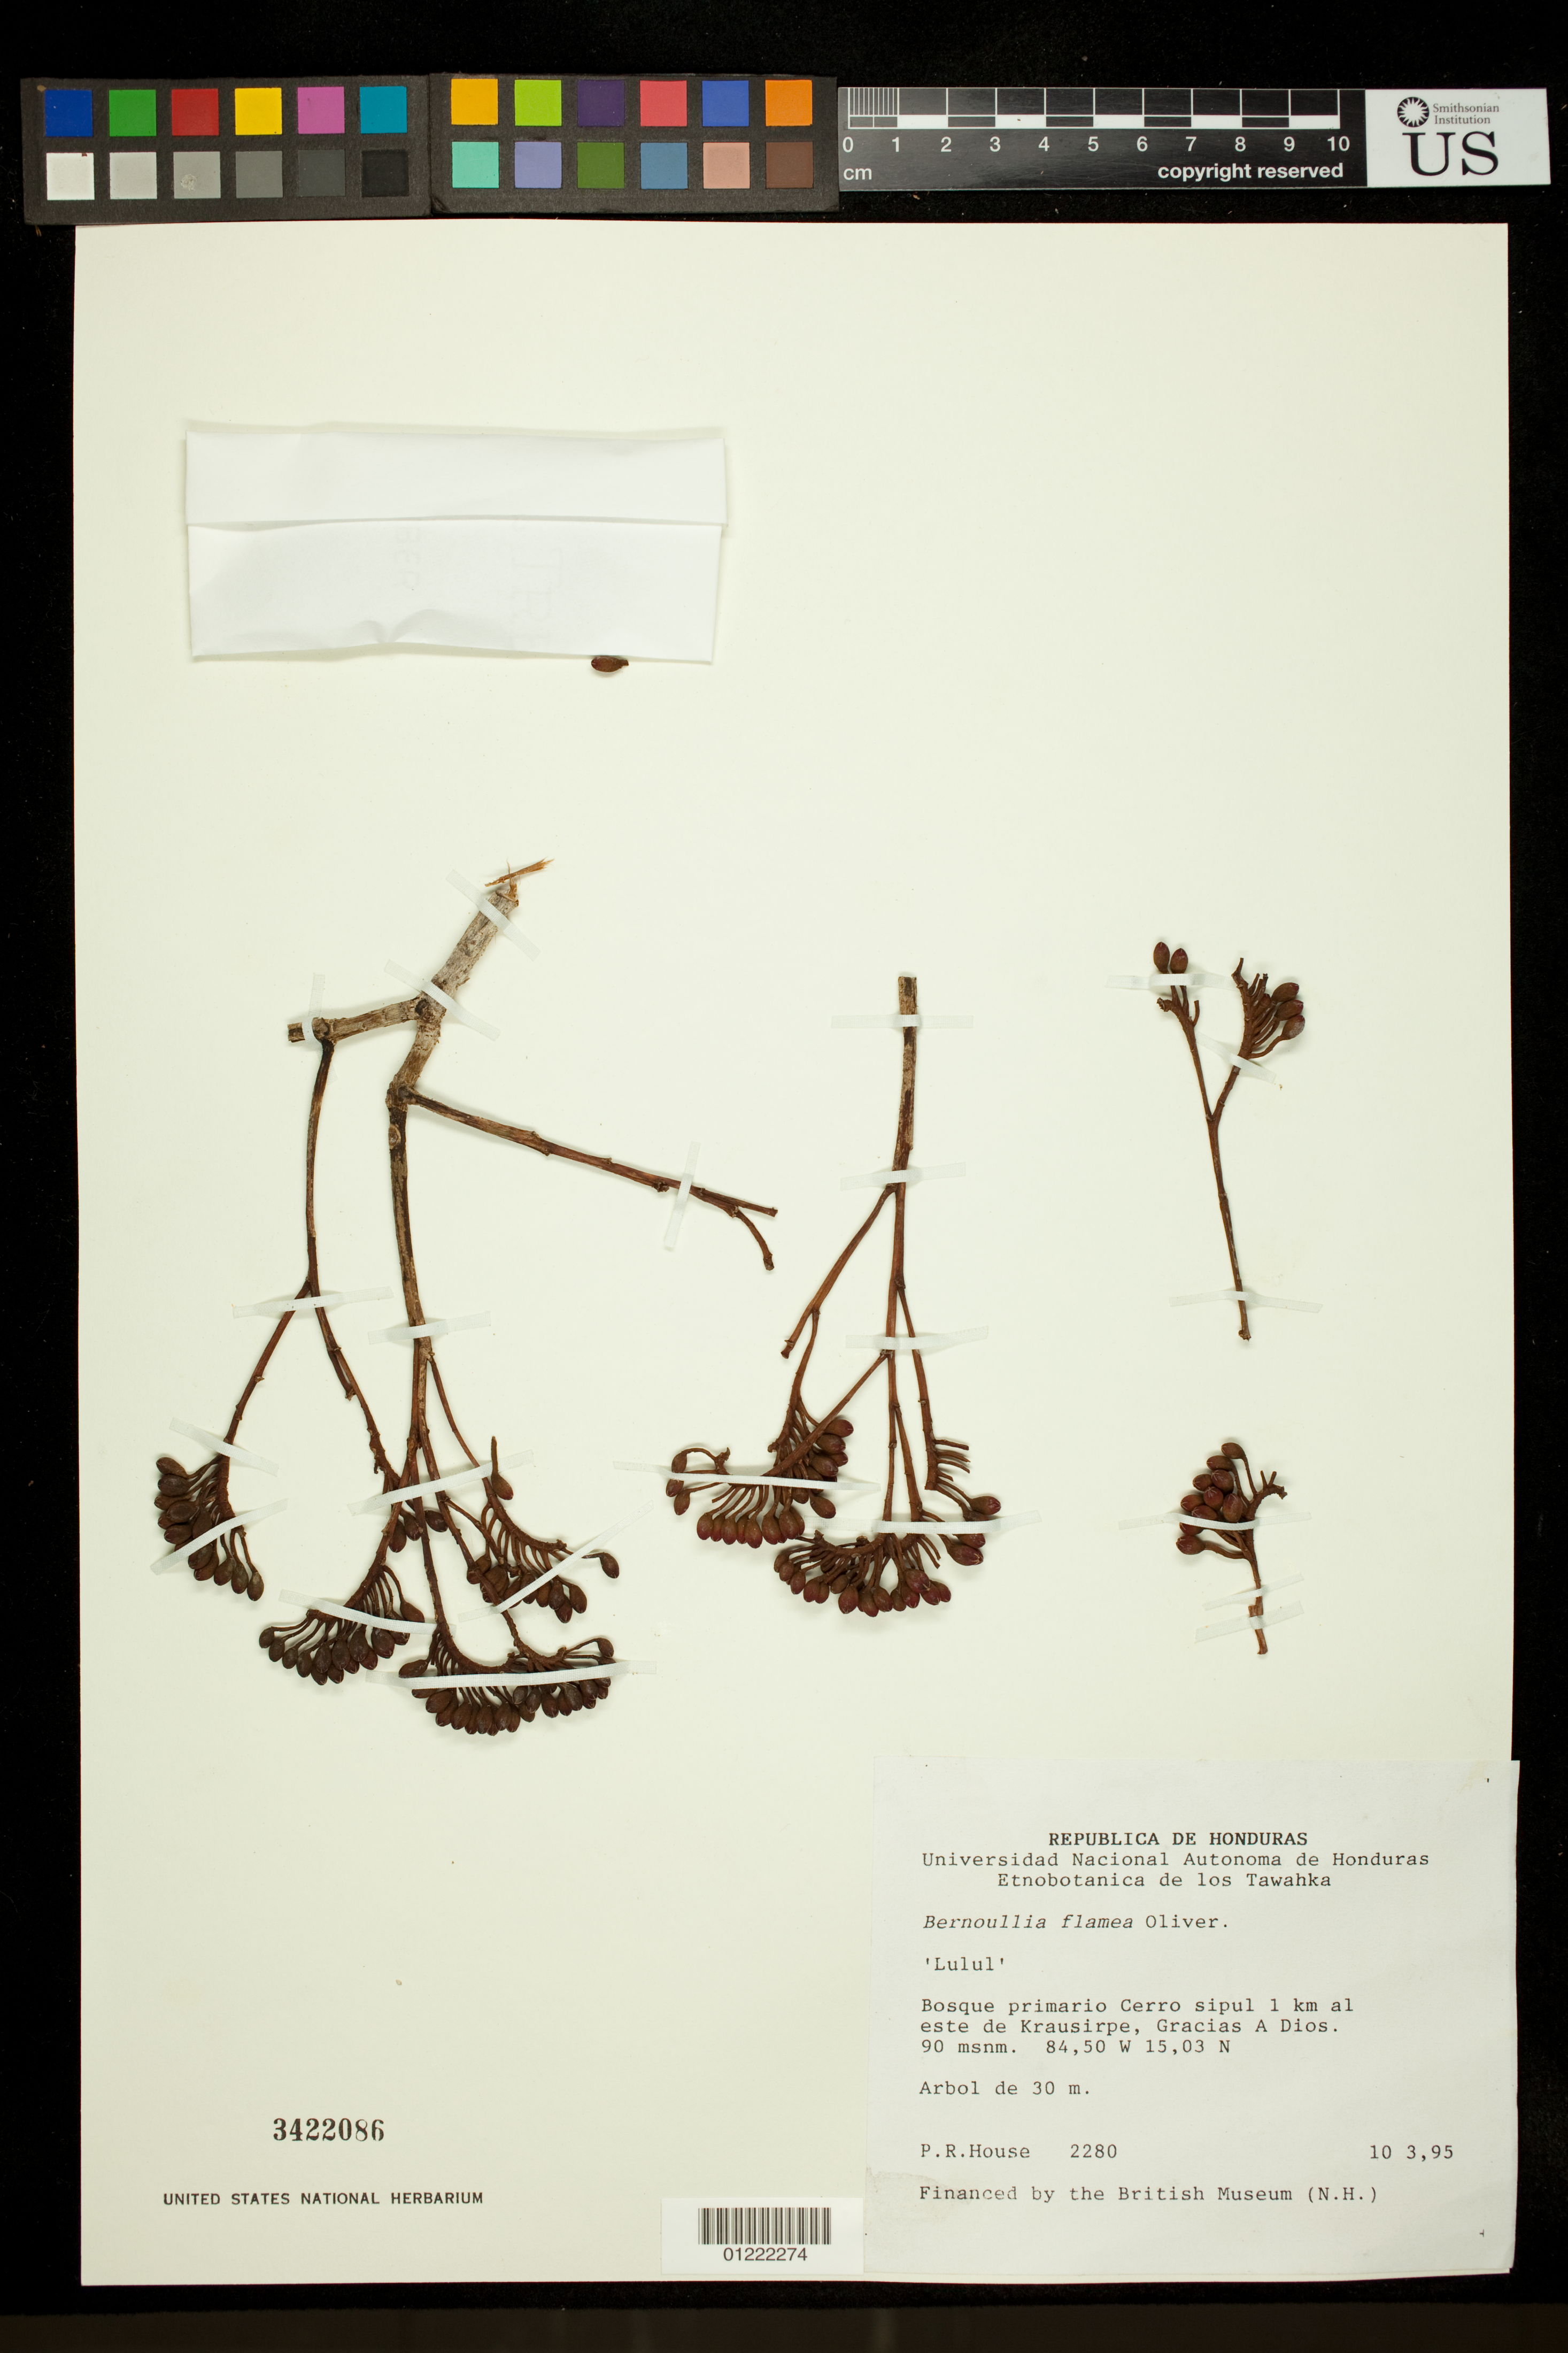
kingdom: Plantae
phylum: Tracheophyta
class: Magnoliopsida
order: Malvales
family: Malvaceae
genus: Bernoullia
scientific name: Bernoullia flammea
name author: Oliv.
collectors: P. R. House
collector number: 2280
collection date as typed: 3/10/1995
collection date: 1995-03-10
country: Honduras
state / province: Gracias de Dios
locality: Bosque primario Cerro sipul 1 km al este de Krausirpe, Gracias A Dios.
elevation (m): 90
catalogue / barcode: US 3422086